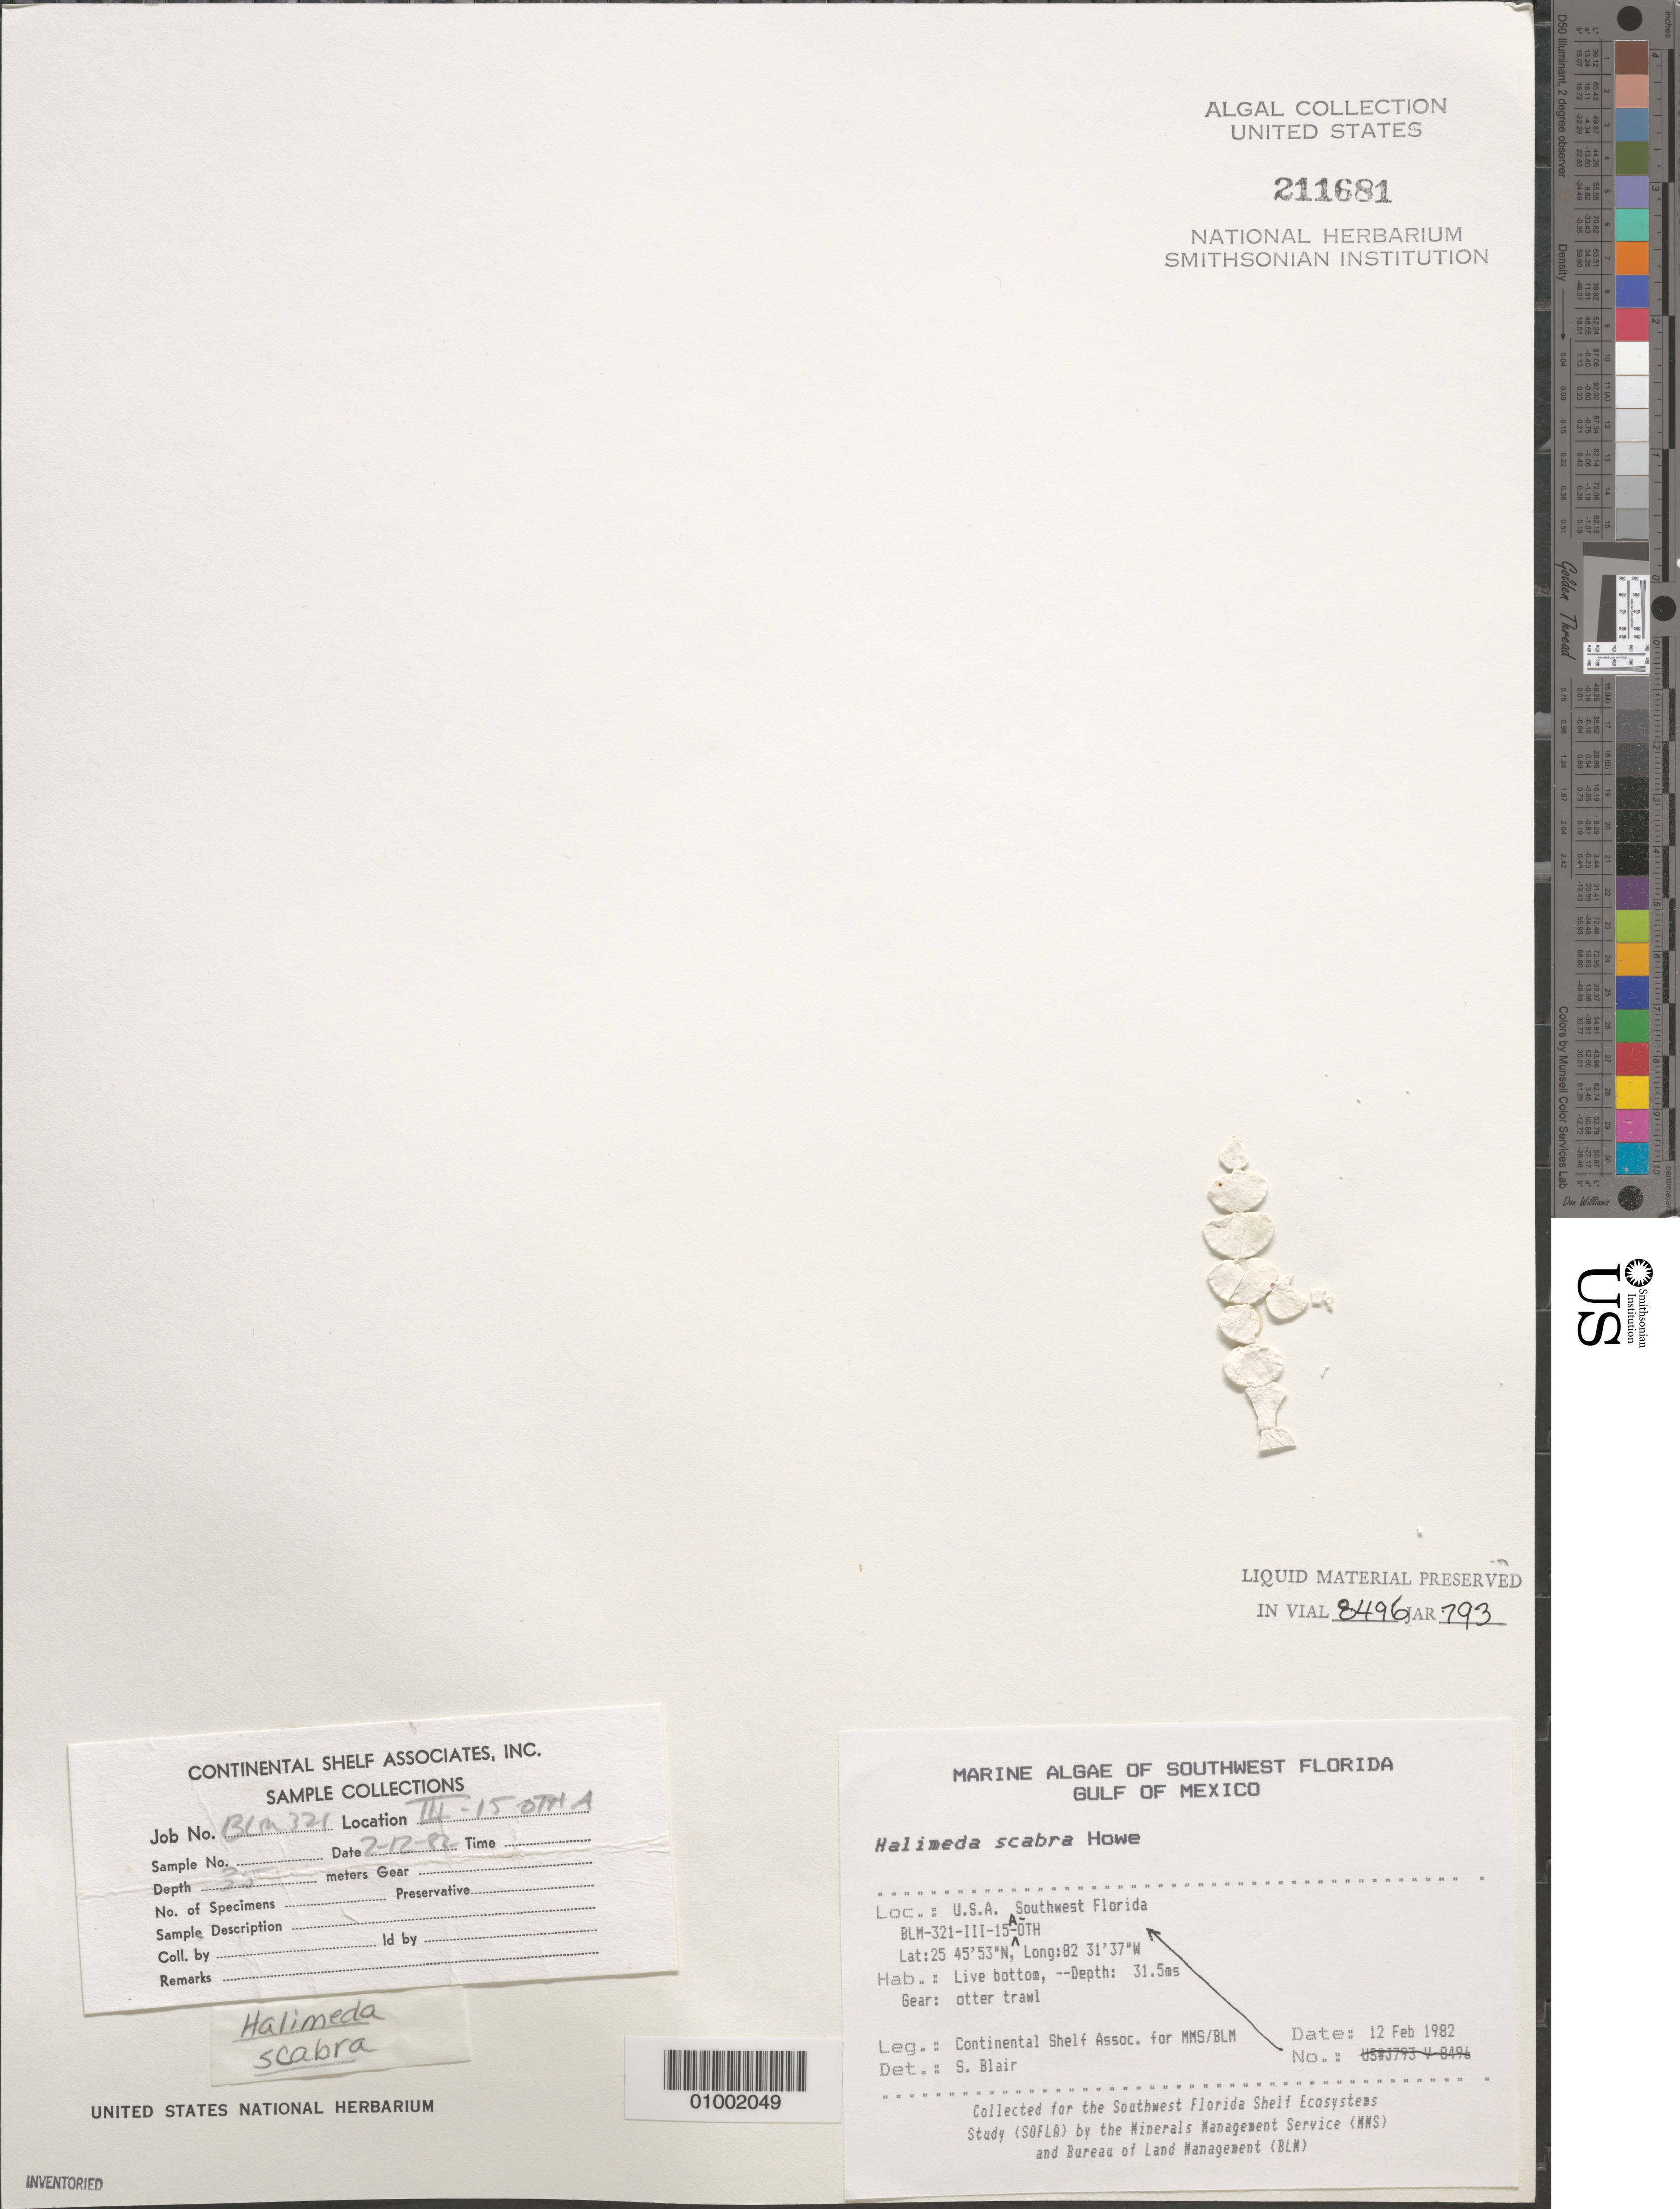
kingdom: Plantae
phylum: Chlorophyta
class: Ulvophyceae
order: Bryopsidales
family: Halimedaceae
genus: Halimeda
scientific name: Halimeda scabra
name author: M. Howe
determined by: Blair, S. M.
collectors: Continental Shelf Associates for the MMS/BLM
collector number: BLM-321-III-15-A-OTH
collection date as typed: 12 Feb 1982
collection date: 1982-02-12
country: United States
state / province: Florida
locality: Gulf of Mexico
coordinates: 25 45'53"N, 82 31'37"W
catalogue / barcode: US 211681